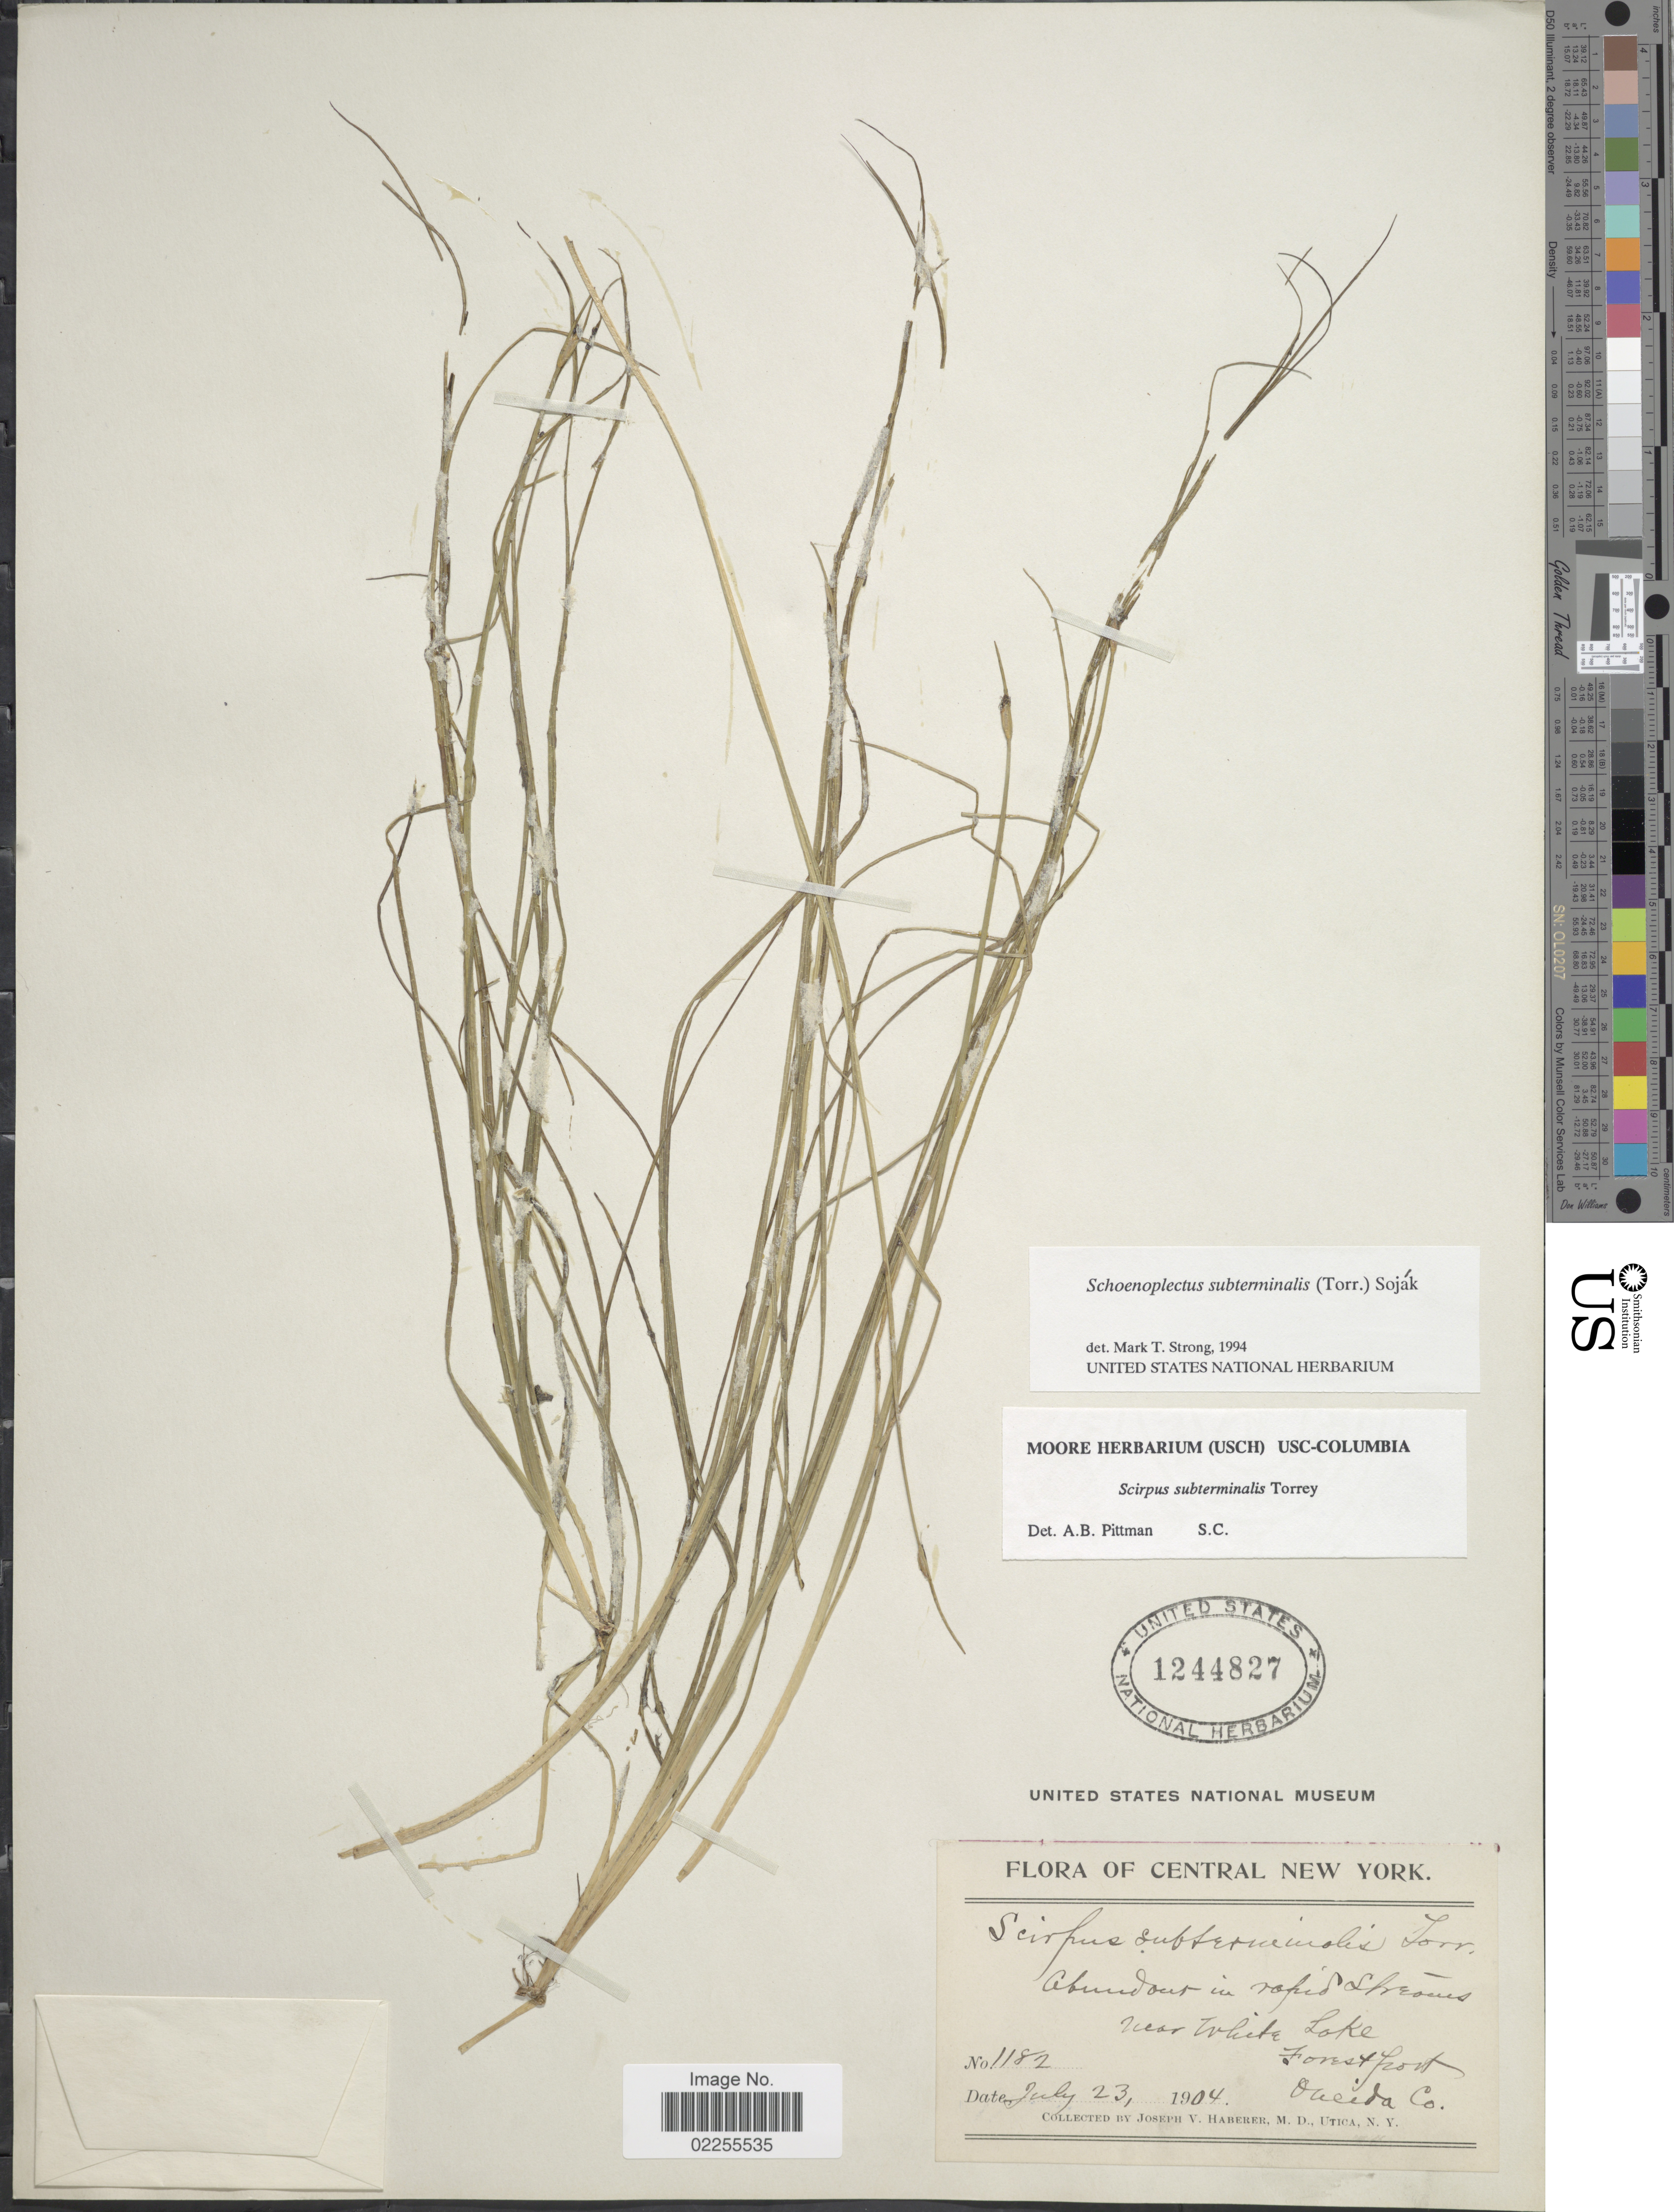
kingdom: Plantae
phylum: Tracheophyta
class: Liliopsida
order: Poales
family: Cyperaceae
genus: Schoenoplectus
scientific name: Schoenoplectus subterminalis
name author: (Torr.) Soják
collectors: J. V. Haberer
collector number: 1182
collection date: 1904-07-23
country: United States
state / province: New York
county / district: Oneida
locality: Abundant in rapid streams near White Lake, Forest port, Oneida Co.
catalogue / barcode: US 1244827